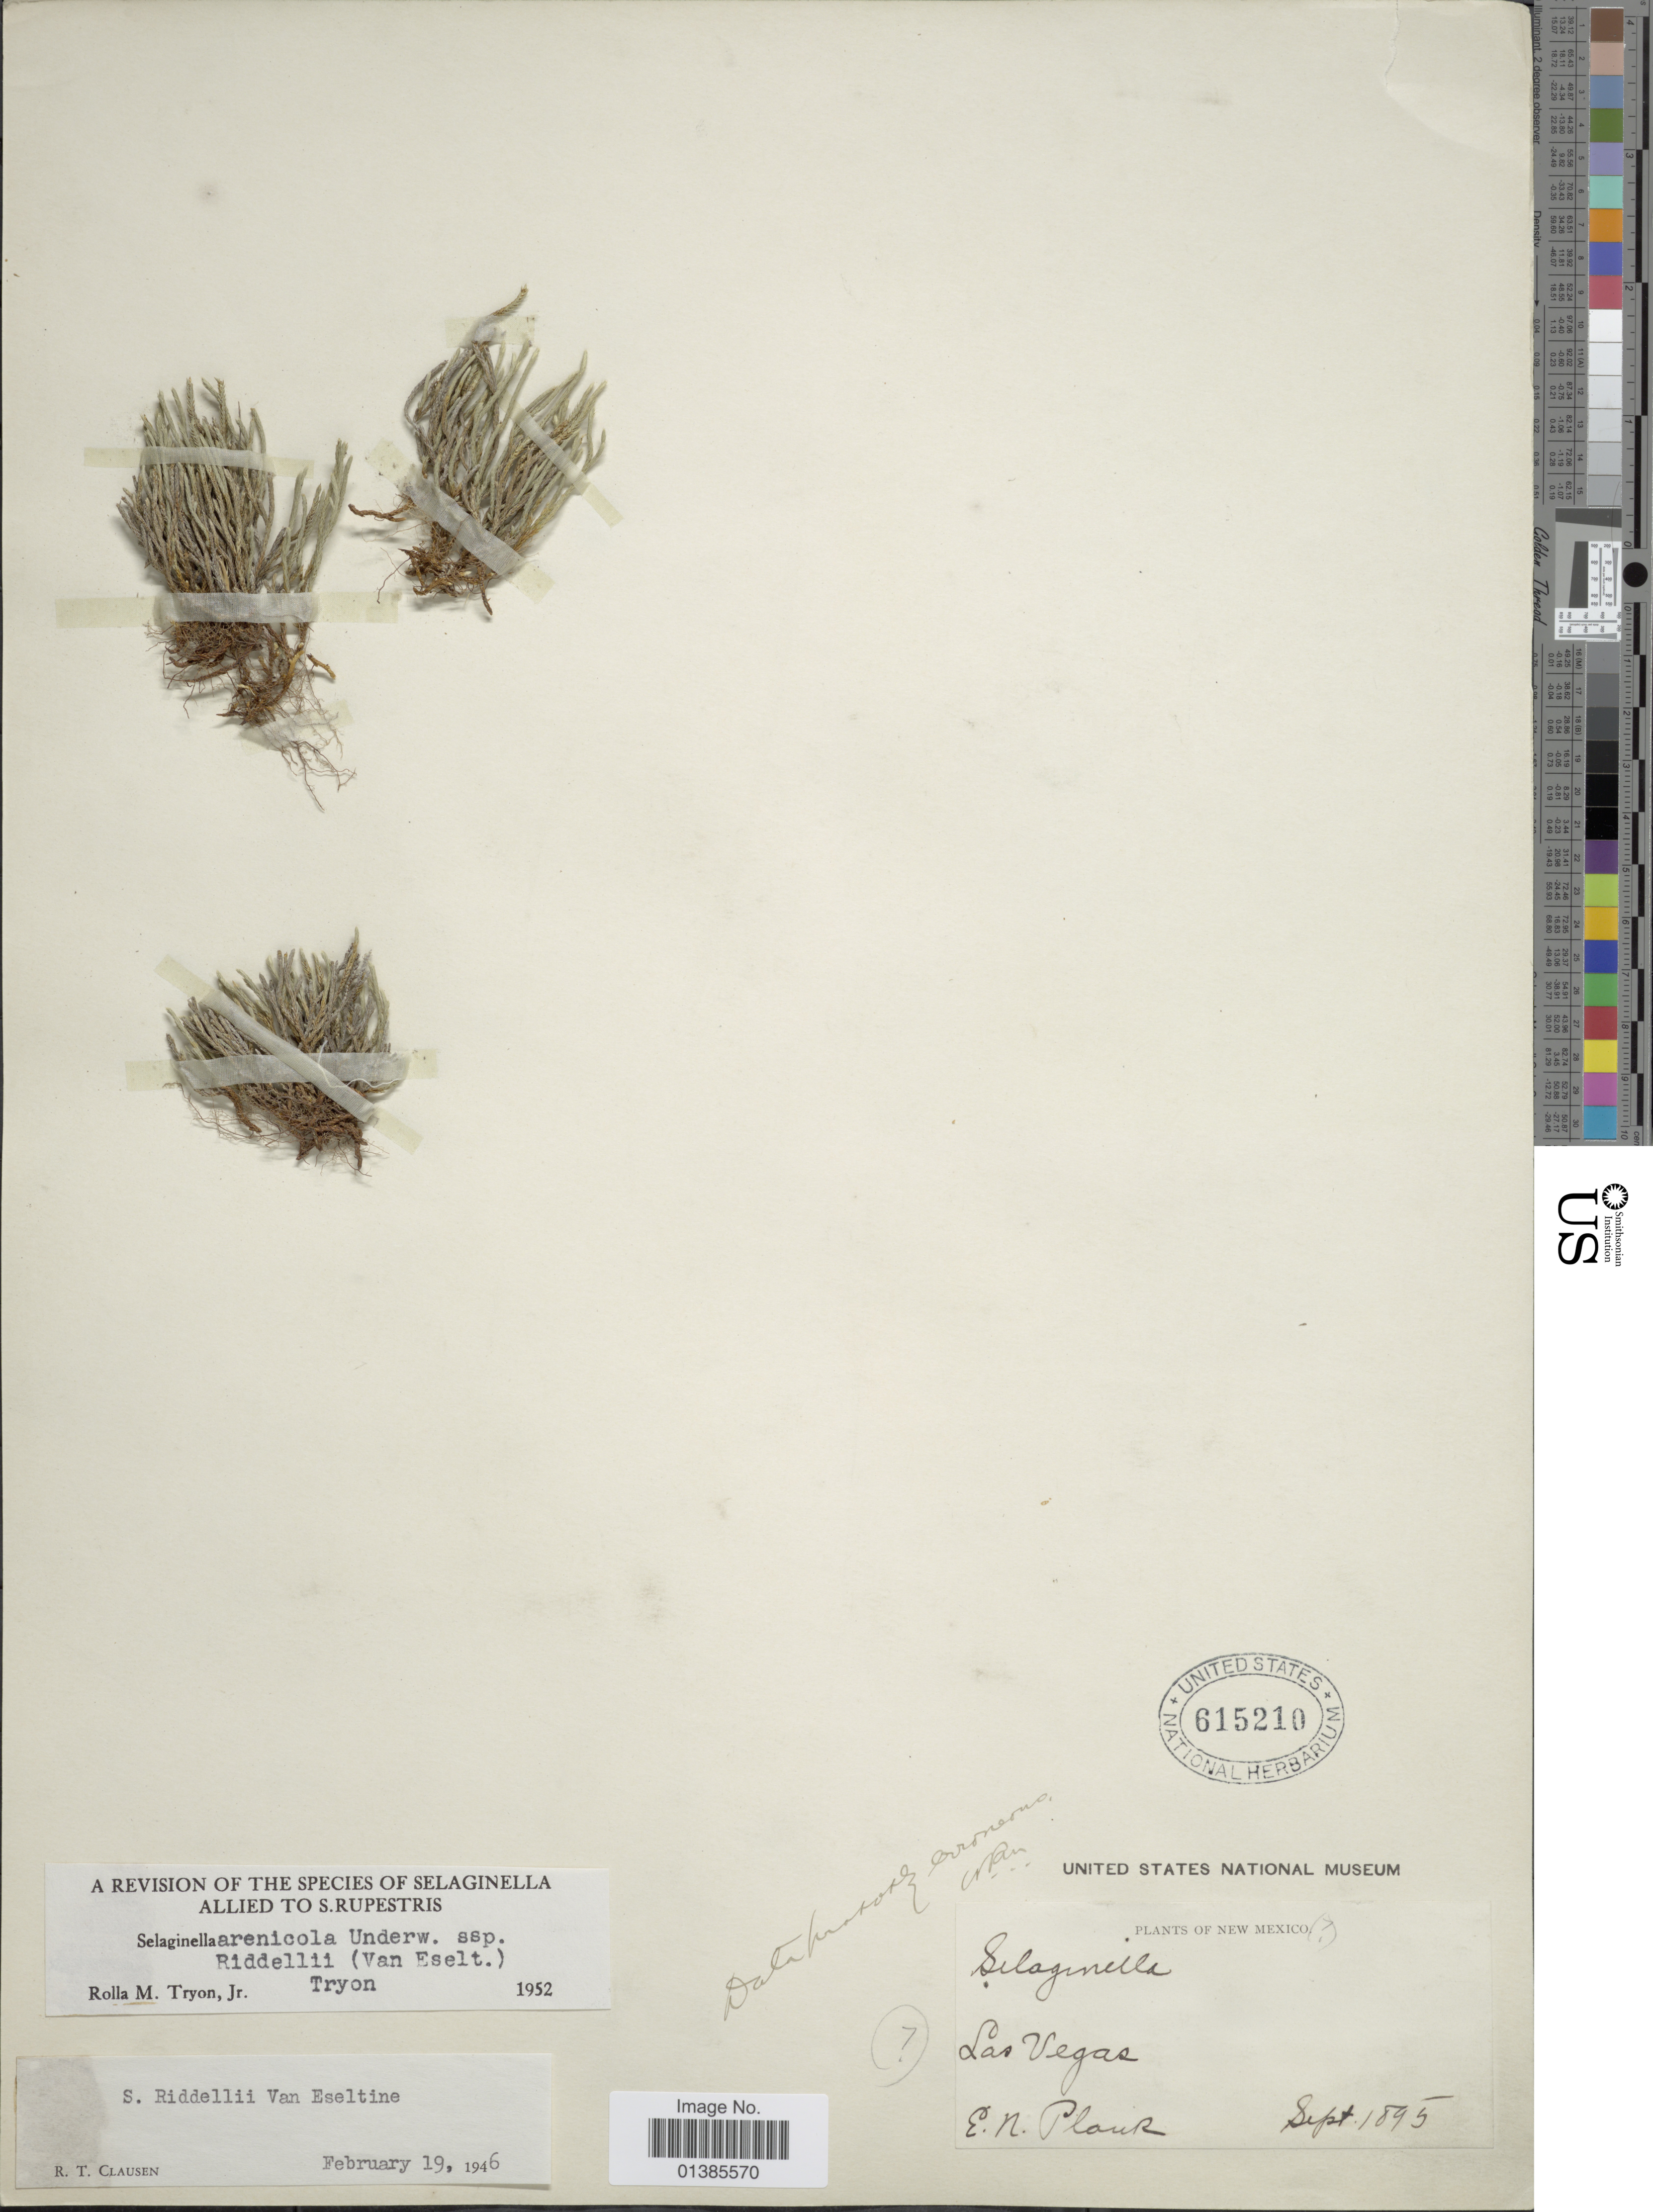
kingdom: Plantae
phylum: Tracheophyta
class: Lycopodiopsida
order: Selaginellales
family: Selaginellaceae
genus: Selaginella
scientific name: Selaginella arenicola subsp. riddellii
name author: (Van Eselt.) R.M. Tryon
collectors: E. Plaur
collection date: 1895-09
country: United States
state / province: New Mexico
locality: Las Vegas.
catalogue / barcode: US 615210